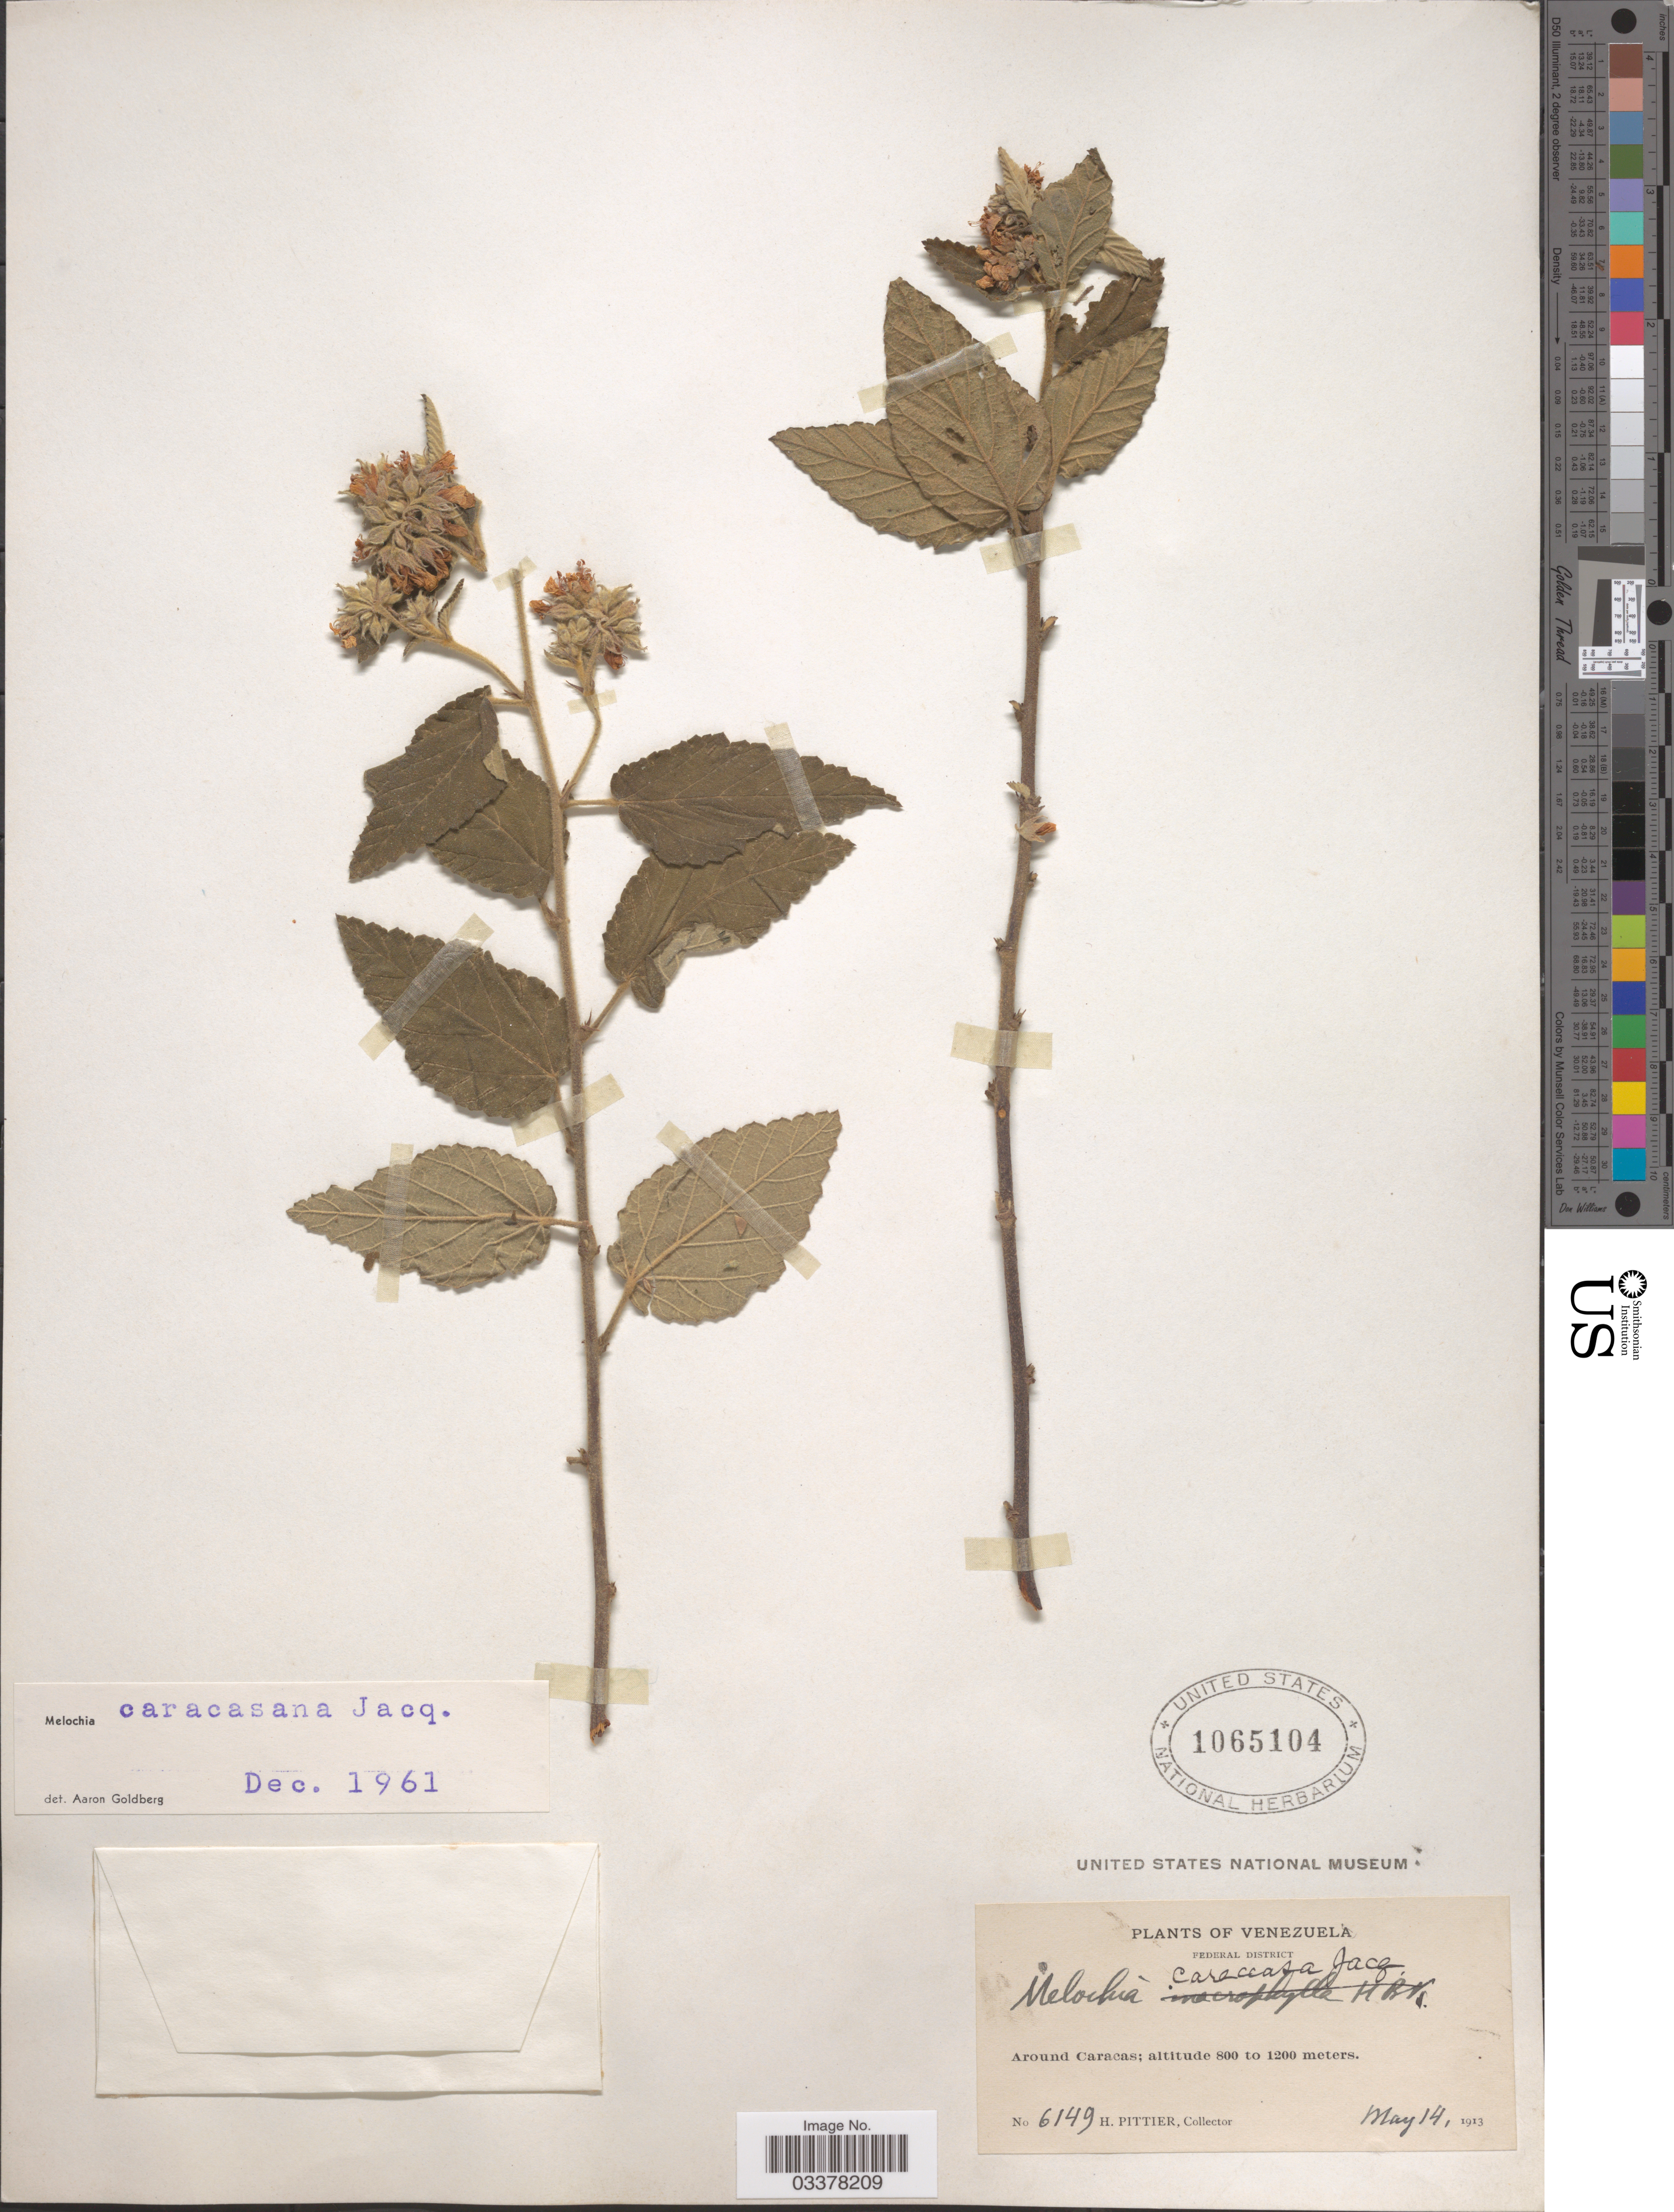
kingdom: Plantae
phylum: Tracheophyta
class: Magnoliopsida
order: Malvales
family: Malvaceae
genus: Melochia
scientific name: Melochia caracasana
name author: Jacq.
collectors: H. F. Pittier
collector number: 6149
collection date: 1913-05-14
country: Venezuela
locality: Federal District. Around Caracas.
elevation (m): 800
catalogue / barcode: US 1065104